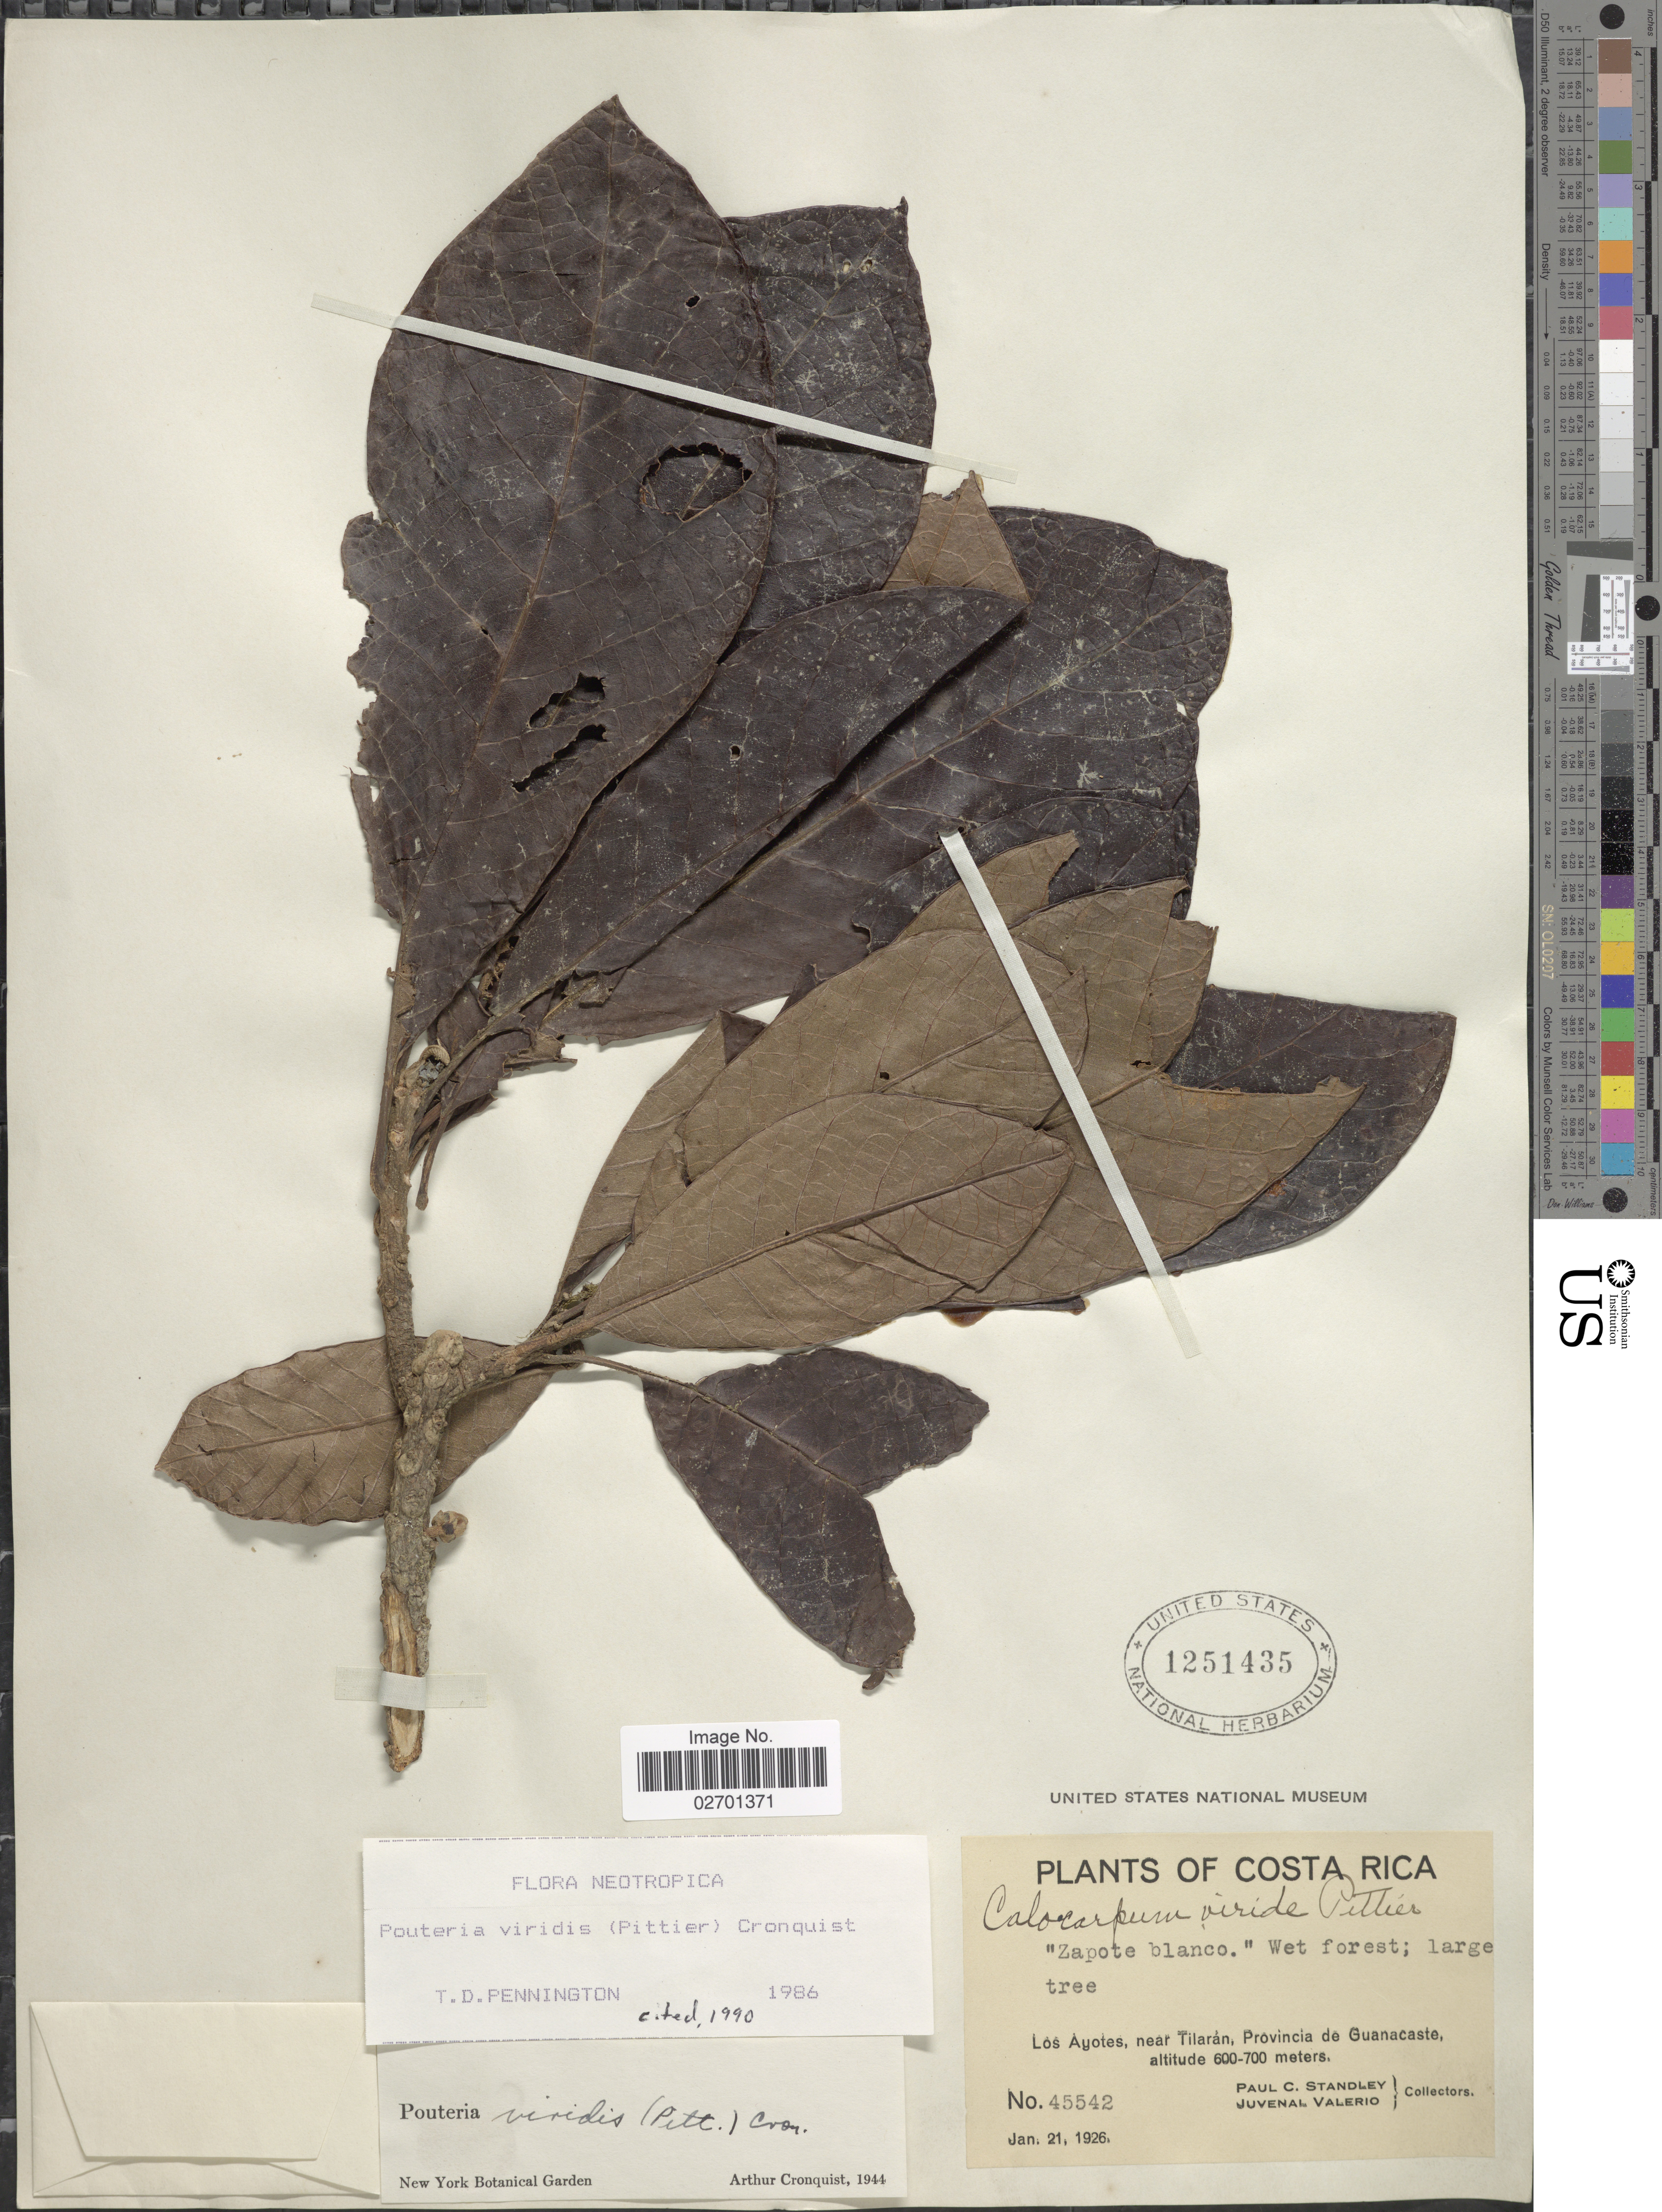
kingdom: Plantae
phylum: Tracheophyta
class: Magnoliopsida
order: Ericales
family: Sapotaceae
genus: Pouteria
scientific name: Pouteria viridis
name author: (Pittier) Cronq.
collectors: P. C. Standley & J. Valerio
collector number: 45542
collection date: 1926-01-21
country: Costa Rica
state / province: Guanacaste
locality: Los Ayotes, near Tilaran.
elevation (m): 600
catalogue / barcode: US 1251435